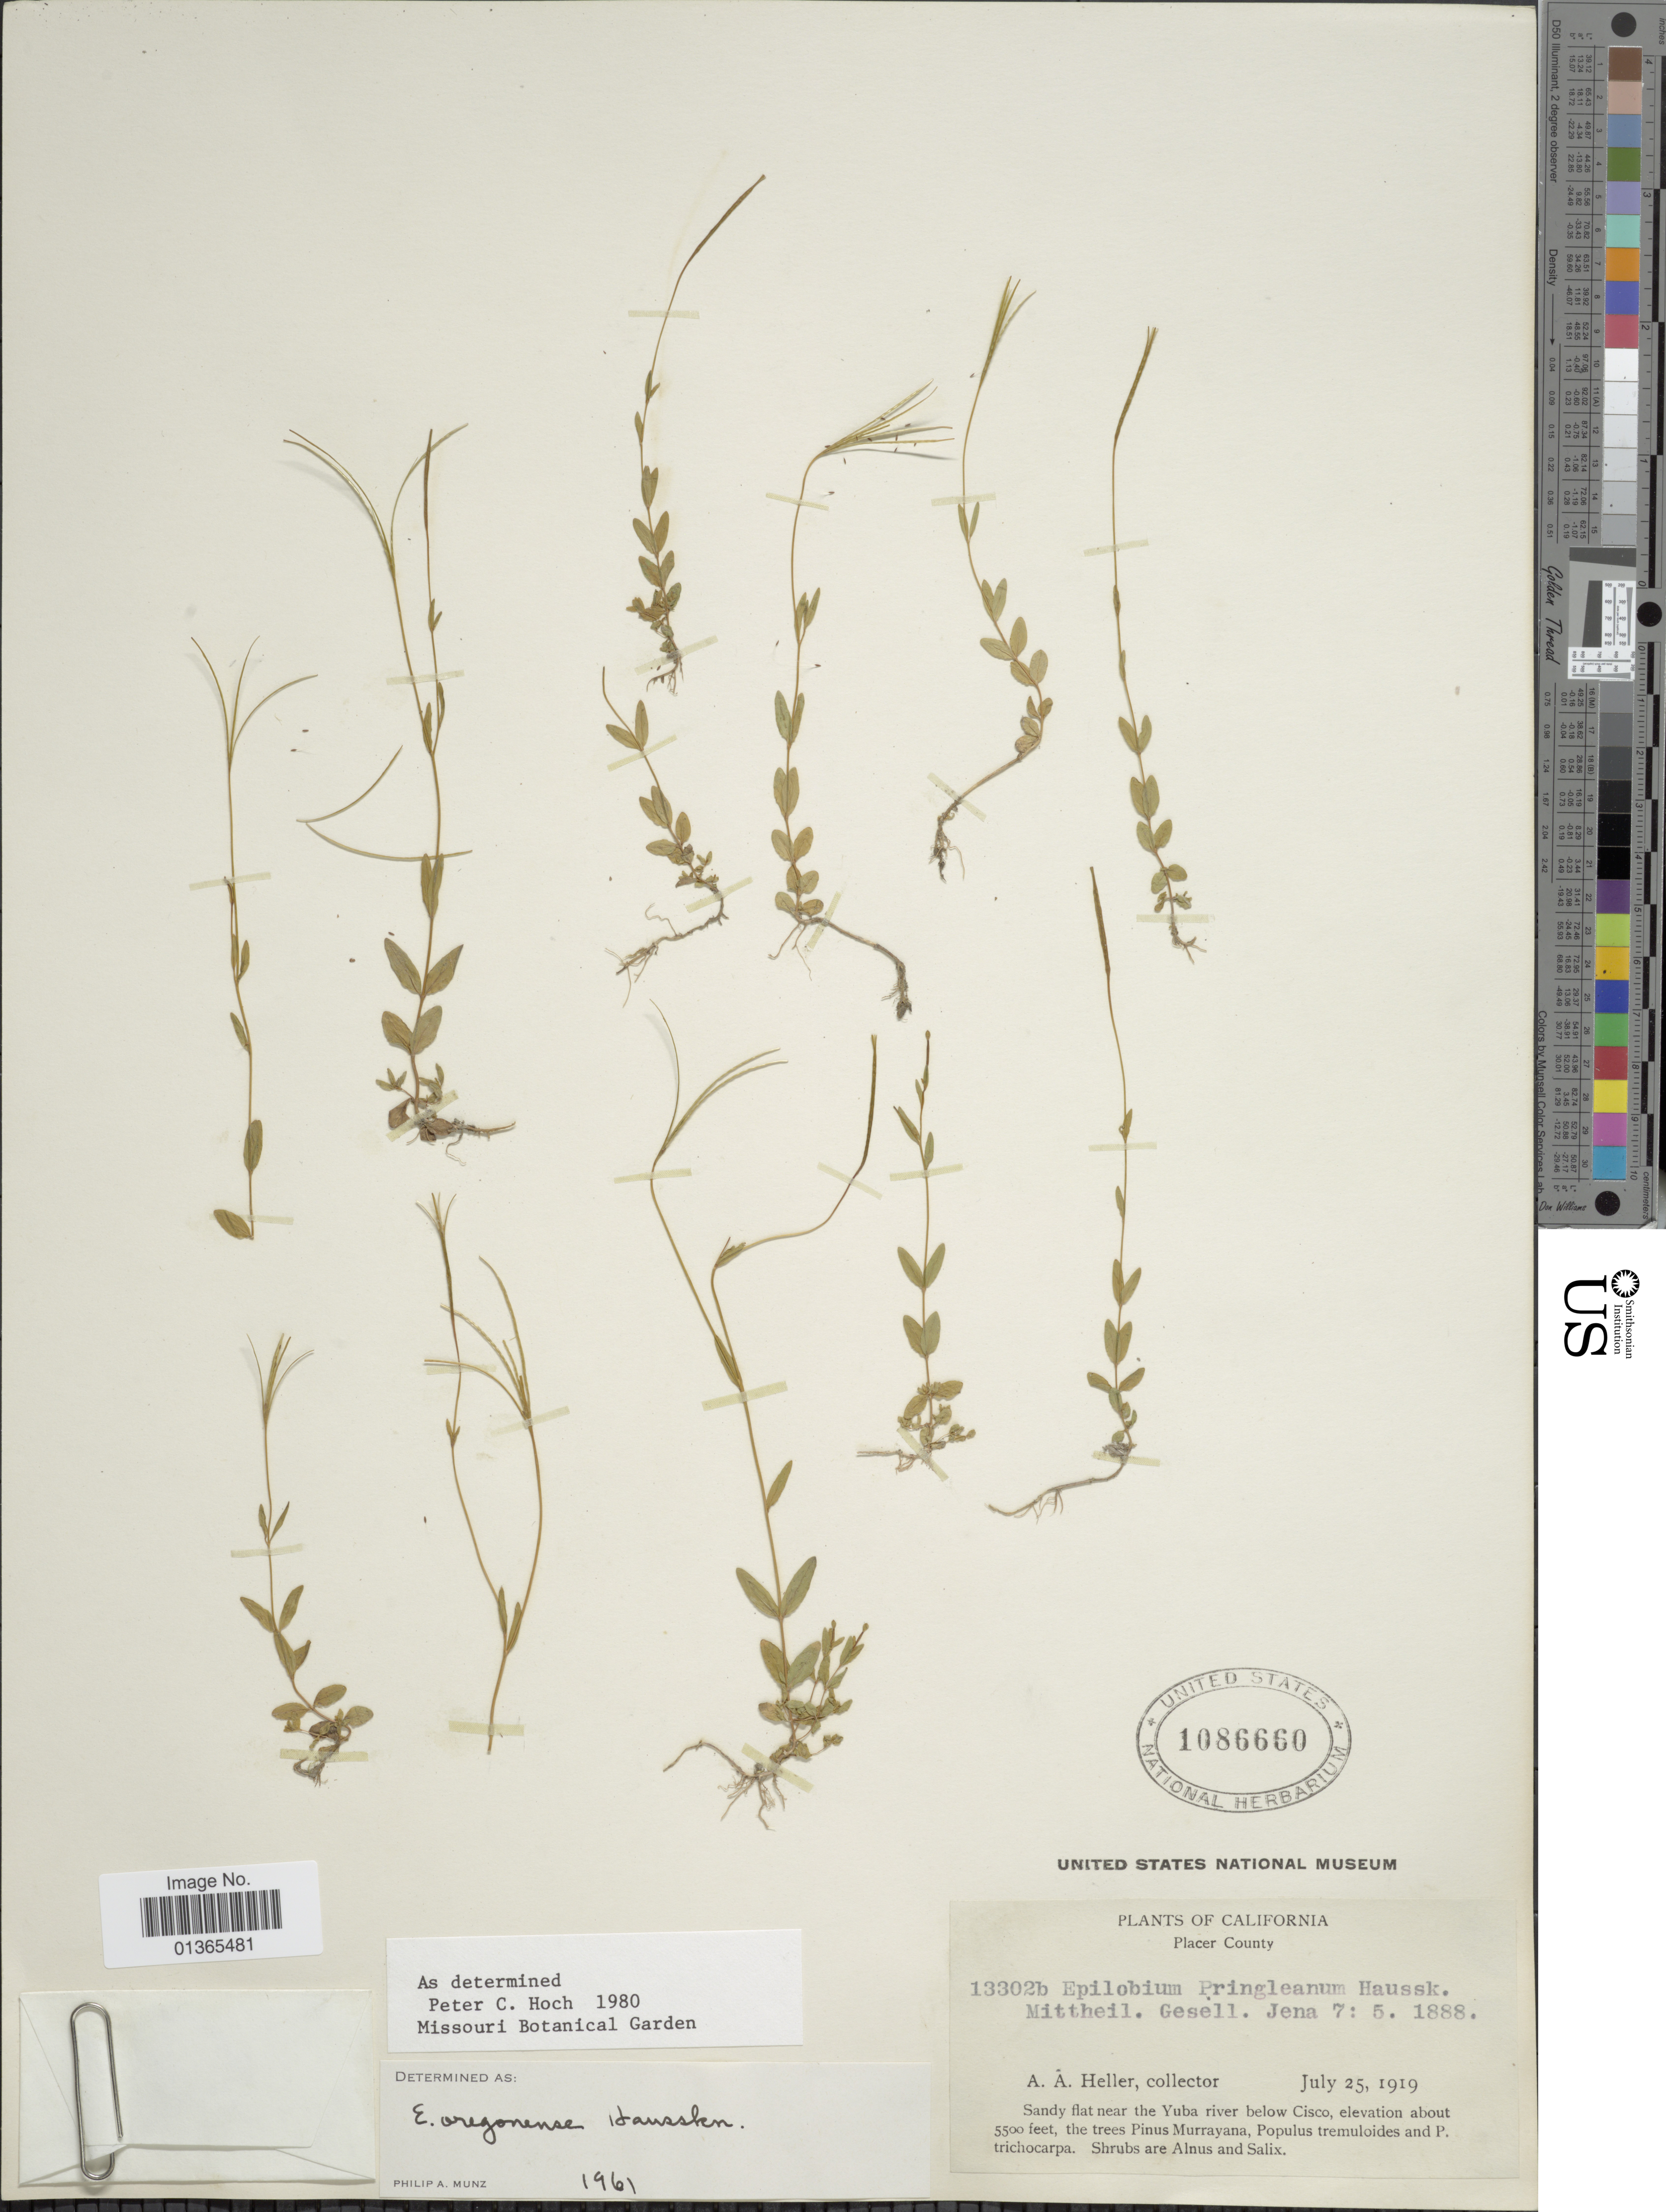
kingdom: Plantae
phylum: Tracheophyta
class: Magnoliopsida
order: Myrtales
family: Onagraceae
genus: Epilobium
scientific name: Epilobium oregonense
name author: Hausskn.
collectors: A. A. Heller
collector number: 13302b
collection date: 1919-07-25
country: United States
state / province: California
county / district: Placer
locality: Placer County. Sandy flat near the Yuba river below Cisco.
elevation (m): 1676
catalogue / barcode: US 1086660